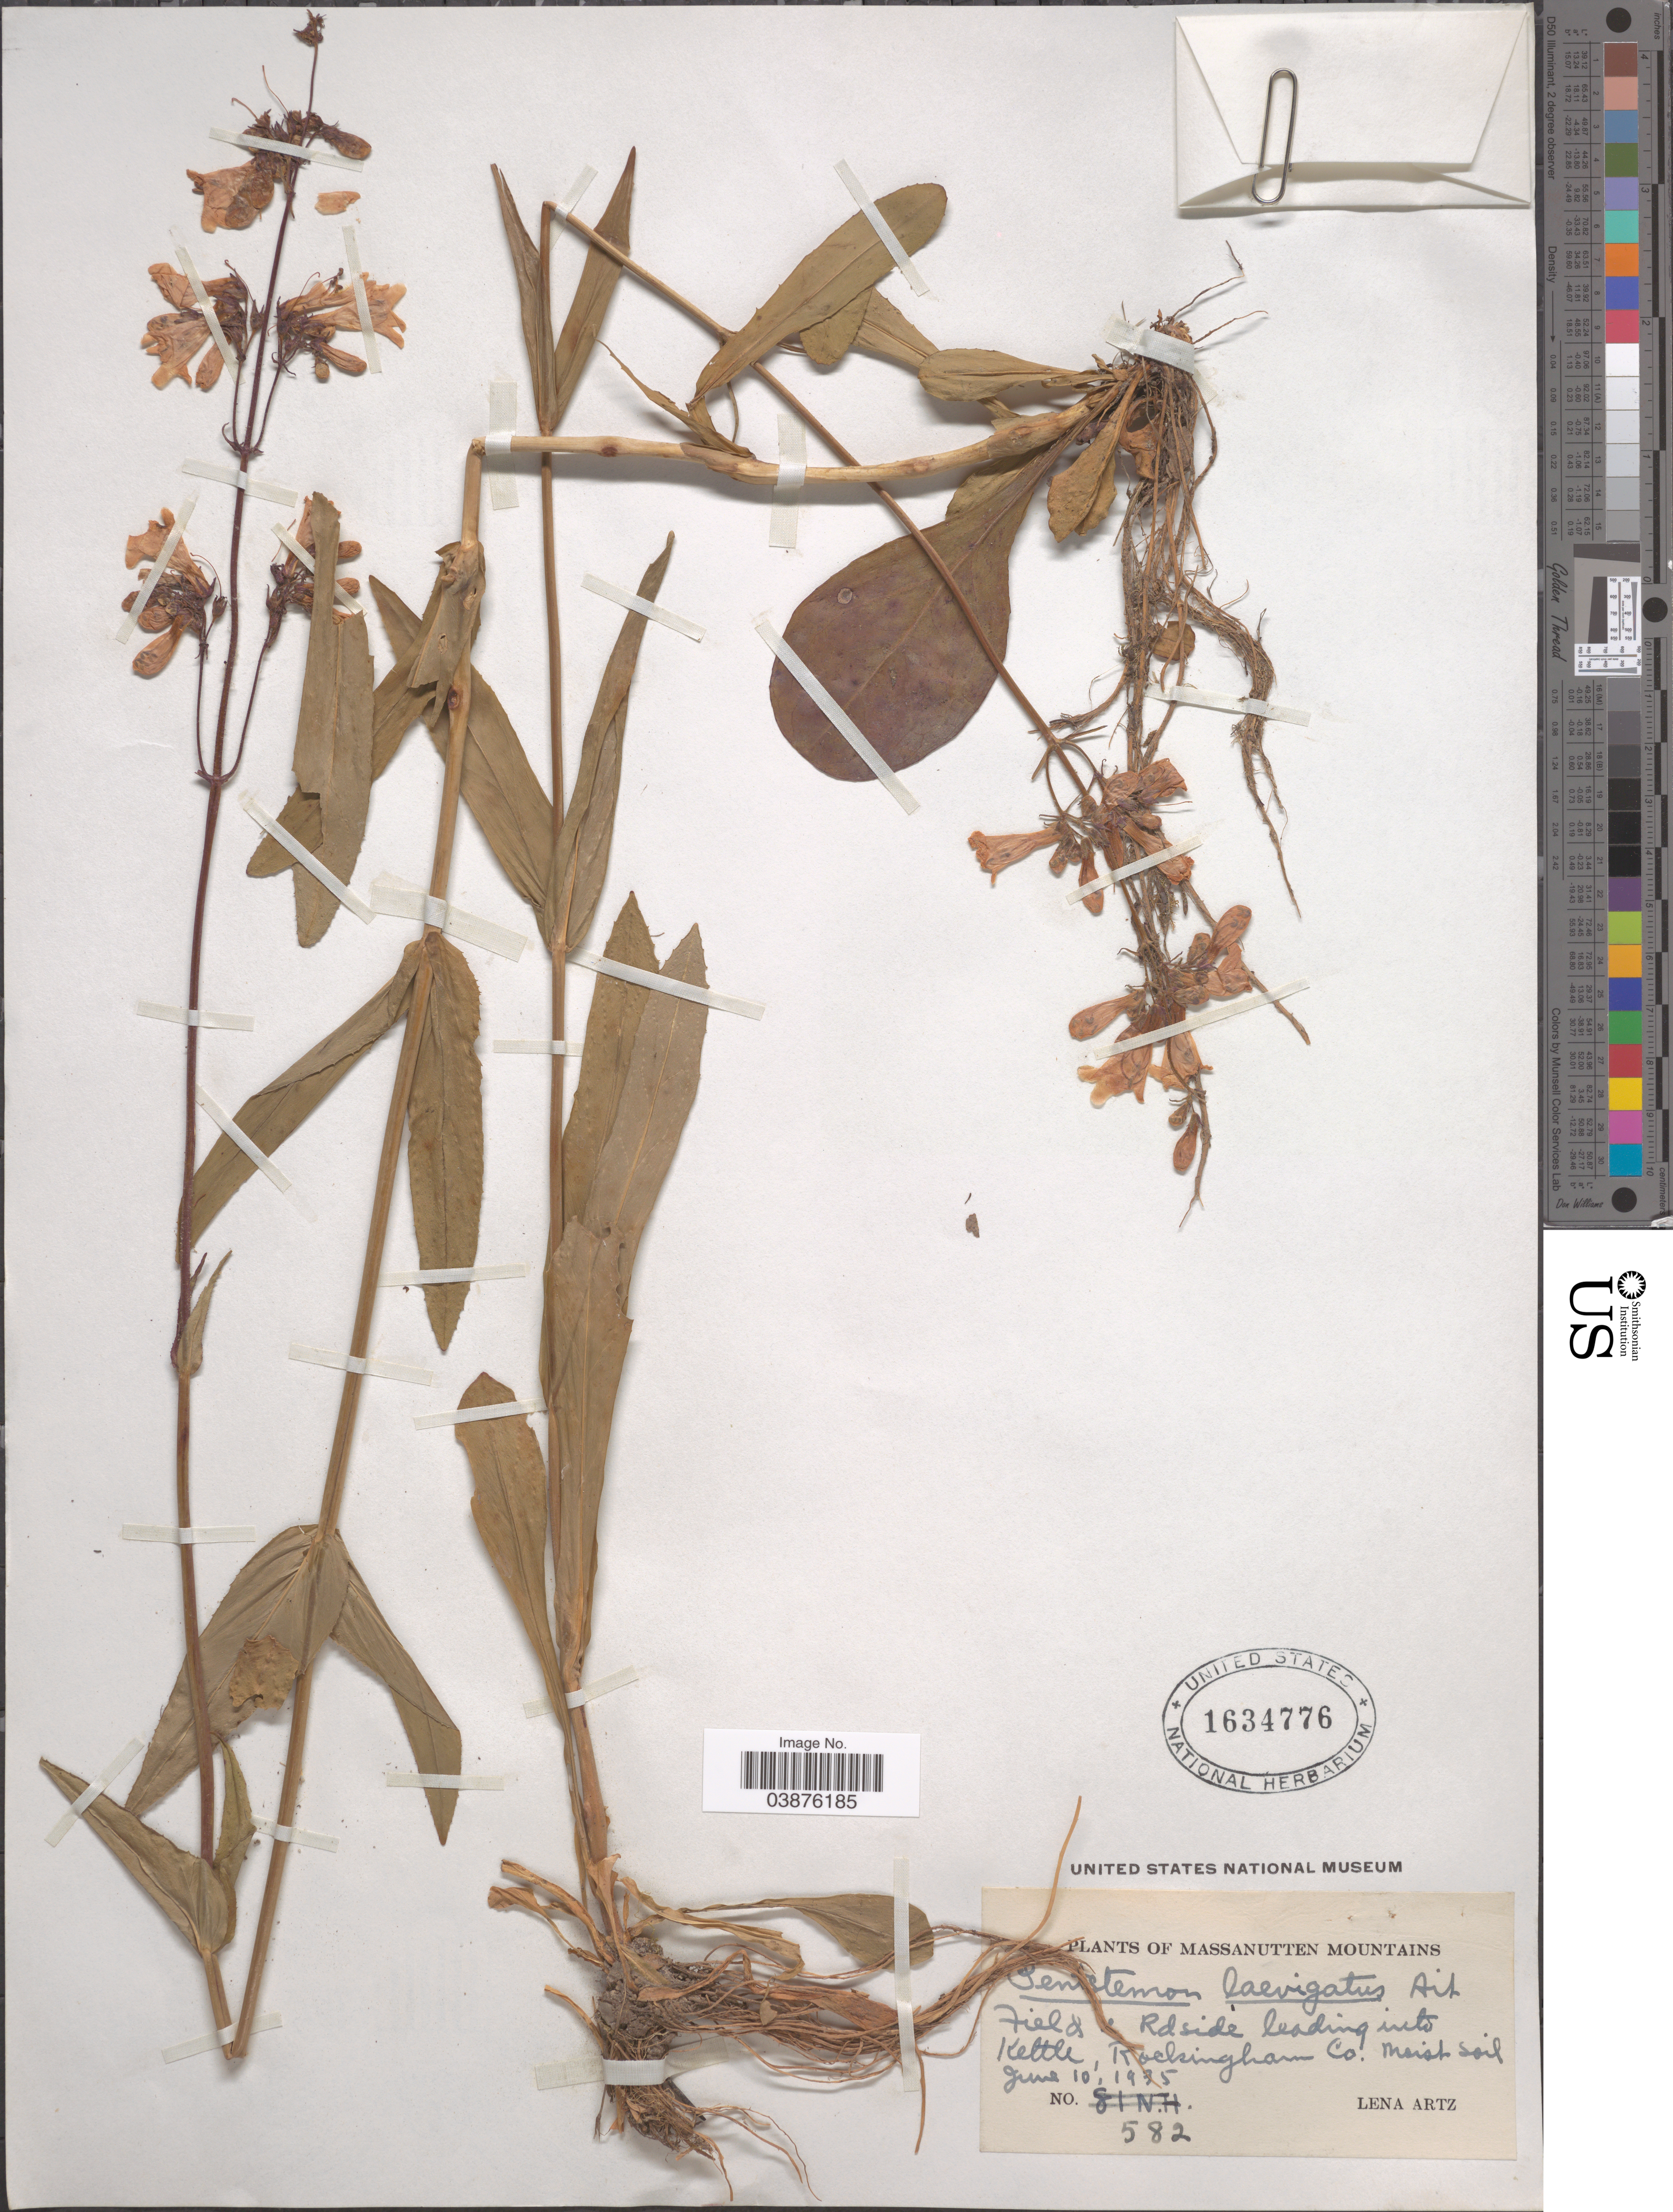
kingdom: Plantae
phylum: Tracheophyta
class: Magnoliopsida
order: Lamiales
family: Plantaginaceae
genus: Penstemon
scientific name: Penstemon laevigatus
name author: Aiton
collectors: L. Artz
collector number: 582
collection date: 1935-06-10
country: United States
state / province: Virginia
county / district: Rockingham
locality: Massanutten Mountains. Fields & Rdside leading into Kettle, Rockingham Co.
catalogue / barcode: US 1634776